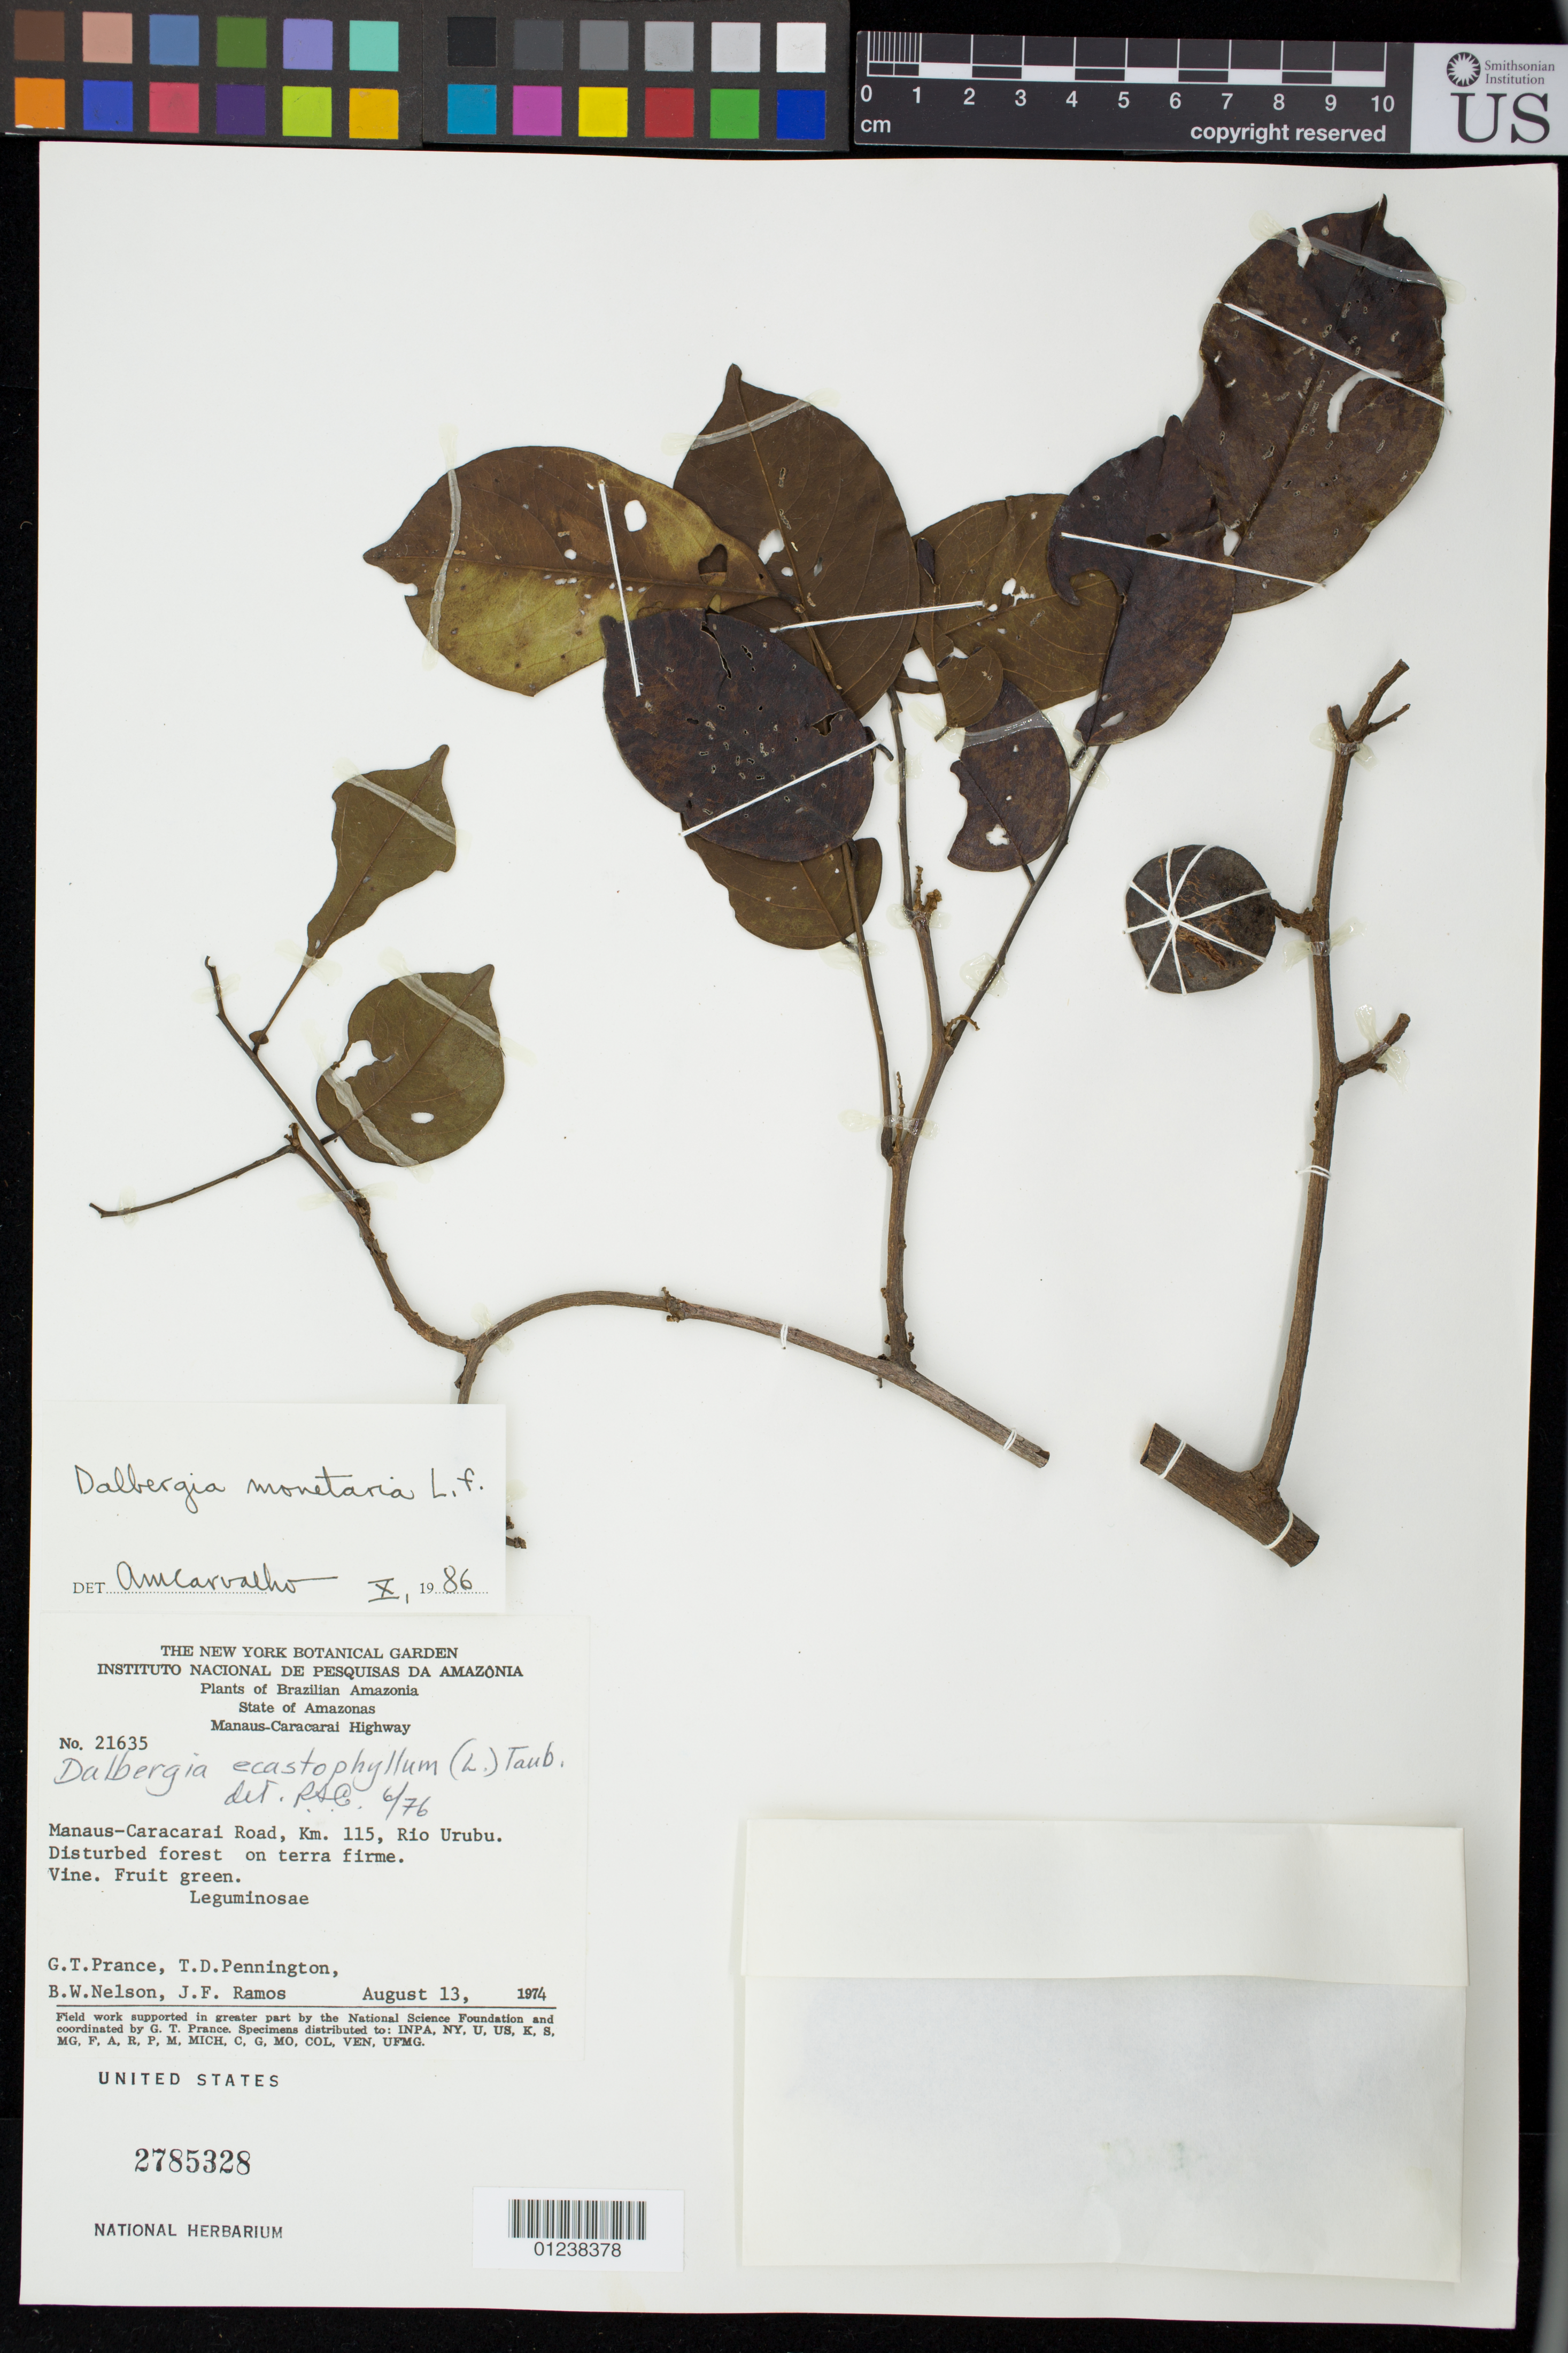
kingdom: Plantae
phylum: Tracheophyta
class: Magnoliopsida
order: Fabales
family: Fabaceae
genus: Dalbergia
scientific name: Dalbergia monetaria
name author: L. f.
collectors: G. T. Prance, T. D. Pennington, B. W. Nelson & J. F. Ramos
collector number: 21635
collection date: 1974-08-13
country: Brazil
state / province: Amazonas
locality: Manaus-Caracarai Road, Km. 115, Rio Urubu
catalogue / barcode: US 2785328